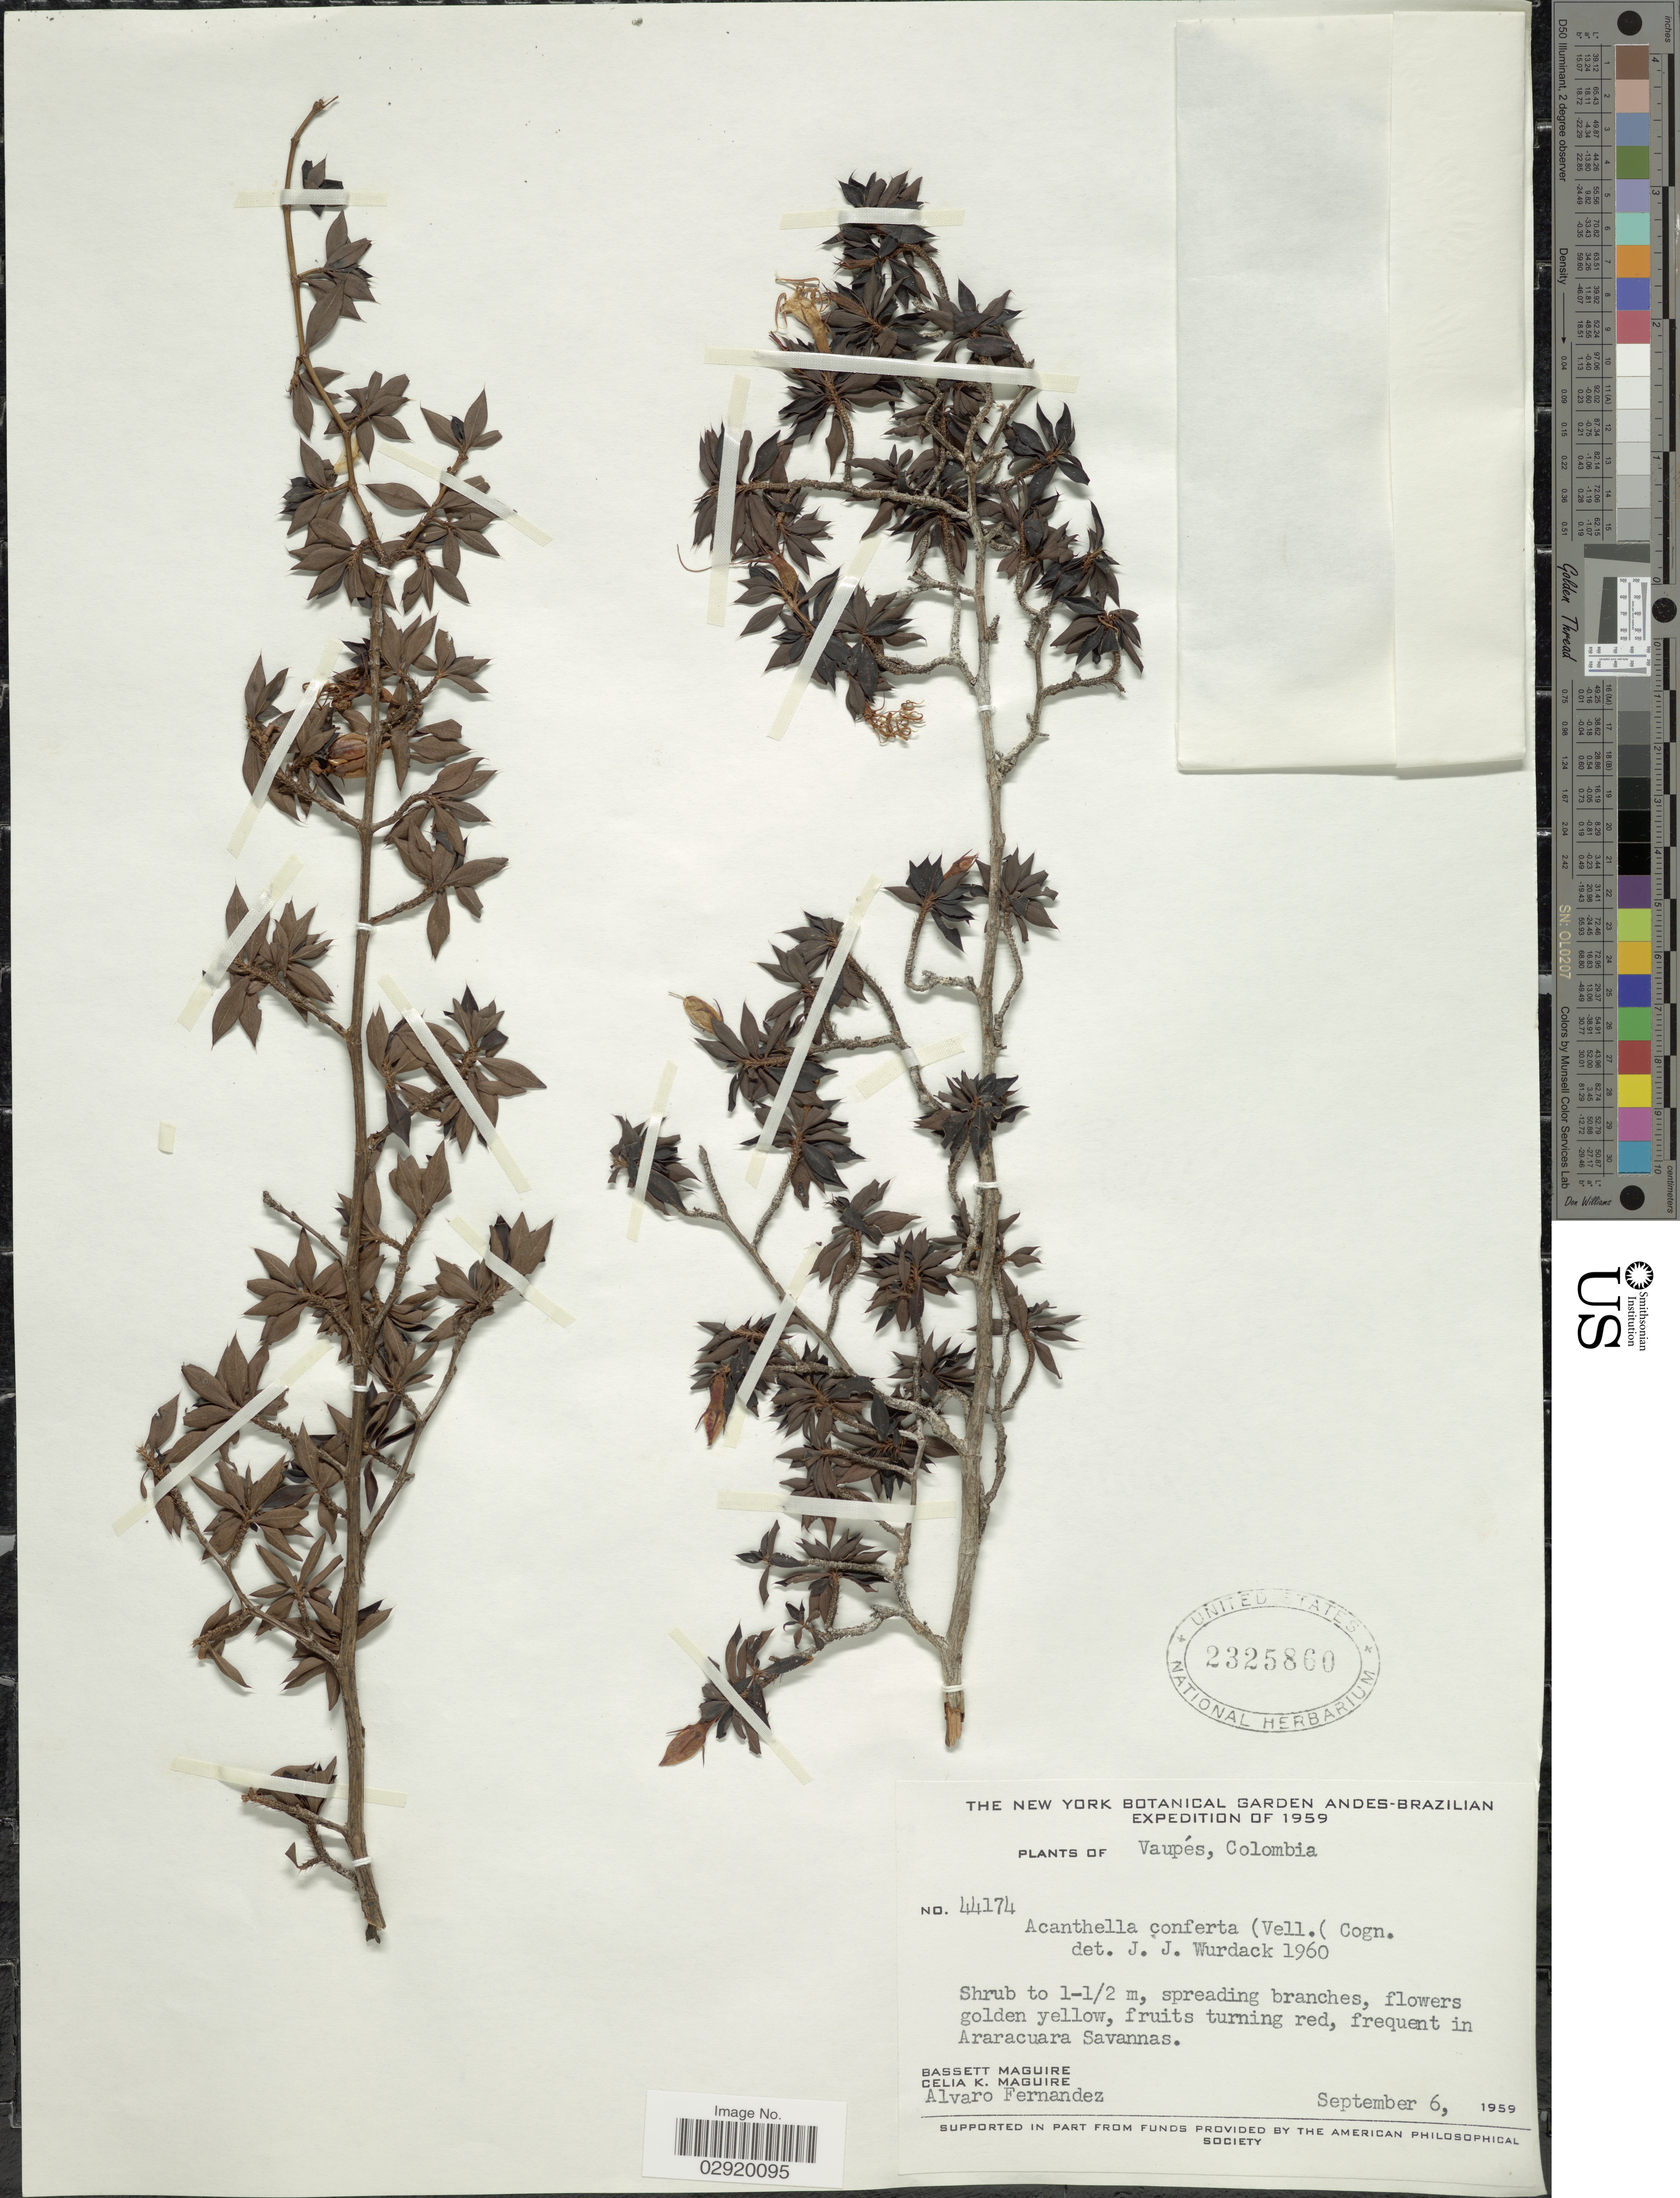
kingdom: Plantae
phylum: Tracheophyta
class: Magnoliopsida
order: Myrtales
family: Melastomataceae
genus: Acanthella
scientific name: Acanthella sprucei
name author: Benth. & Hook. f.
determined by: Nunes da Silva, Diego, (RB), Jardim Botanico do Rio de Janeiro - Herbario (BRAZIL)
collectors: B. Maguire, C. K. Maguire & A. Fernandez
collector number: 44174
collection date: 1959-09-06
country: Colombia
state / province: Vaupés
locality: Frequent in Araracuara Savannas.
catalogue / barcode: US 2325860